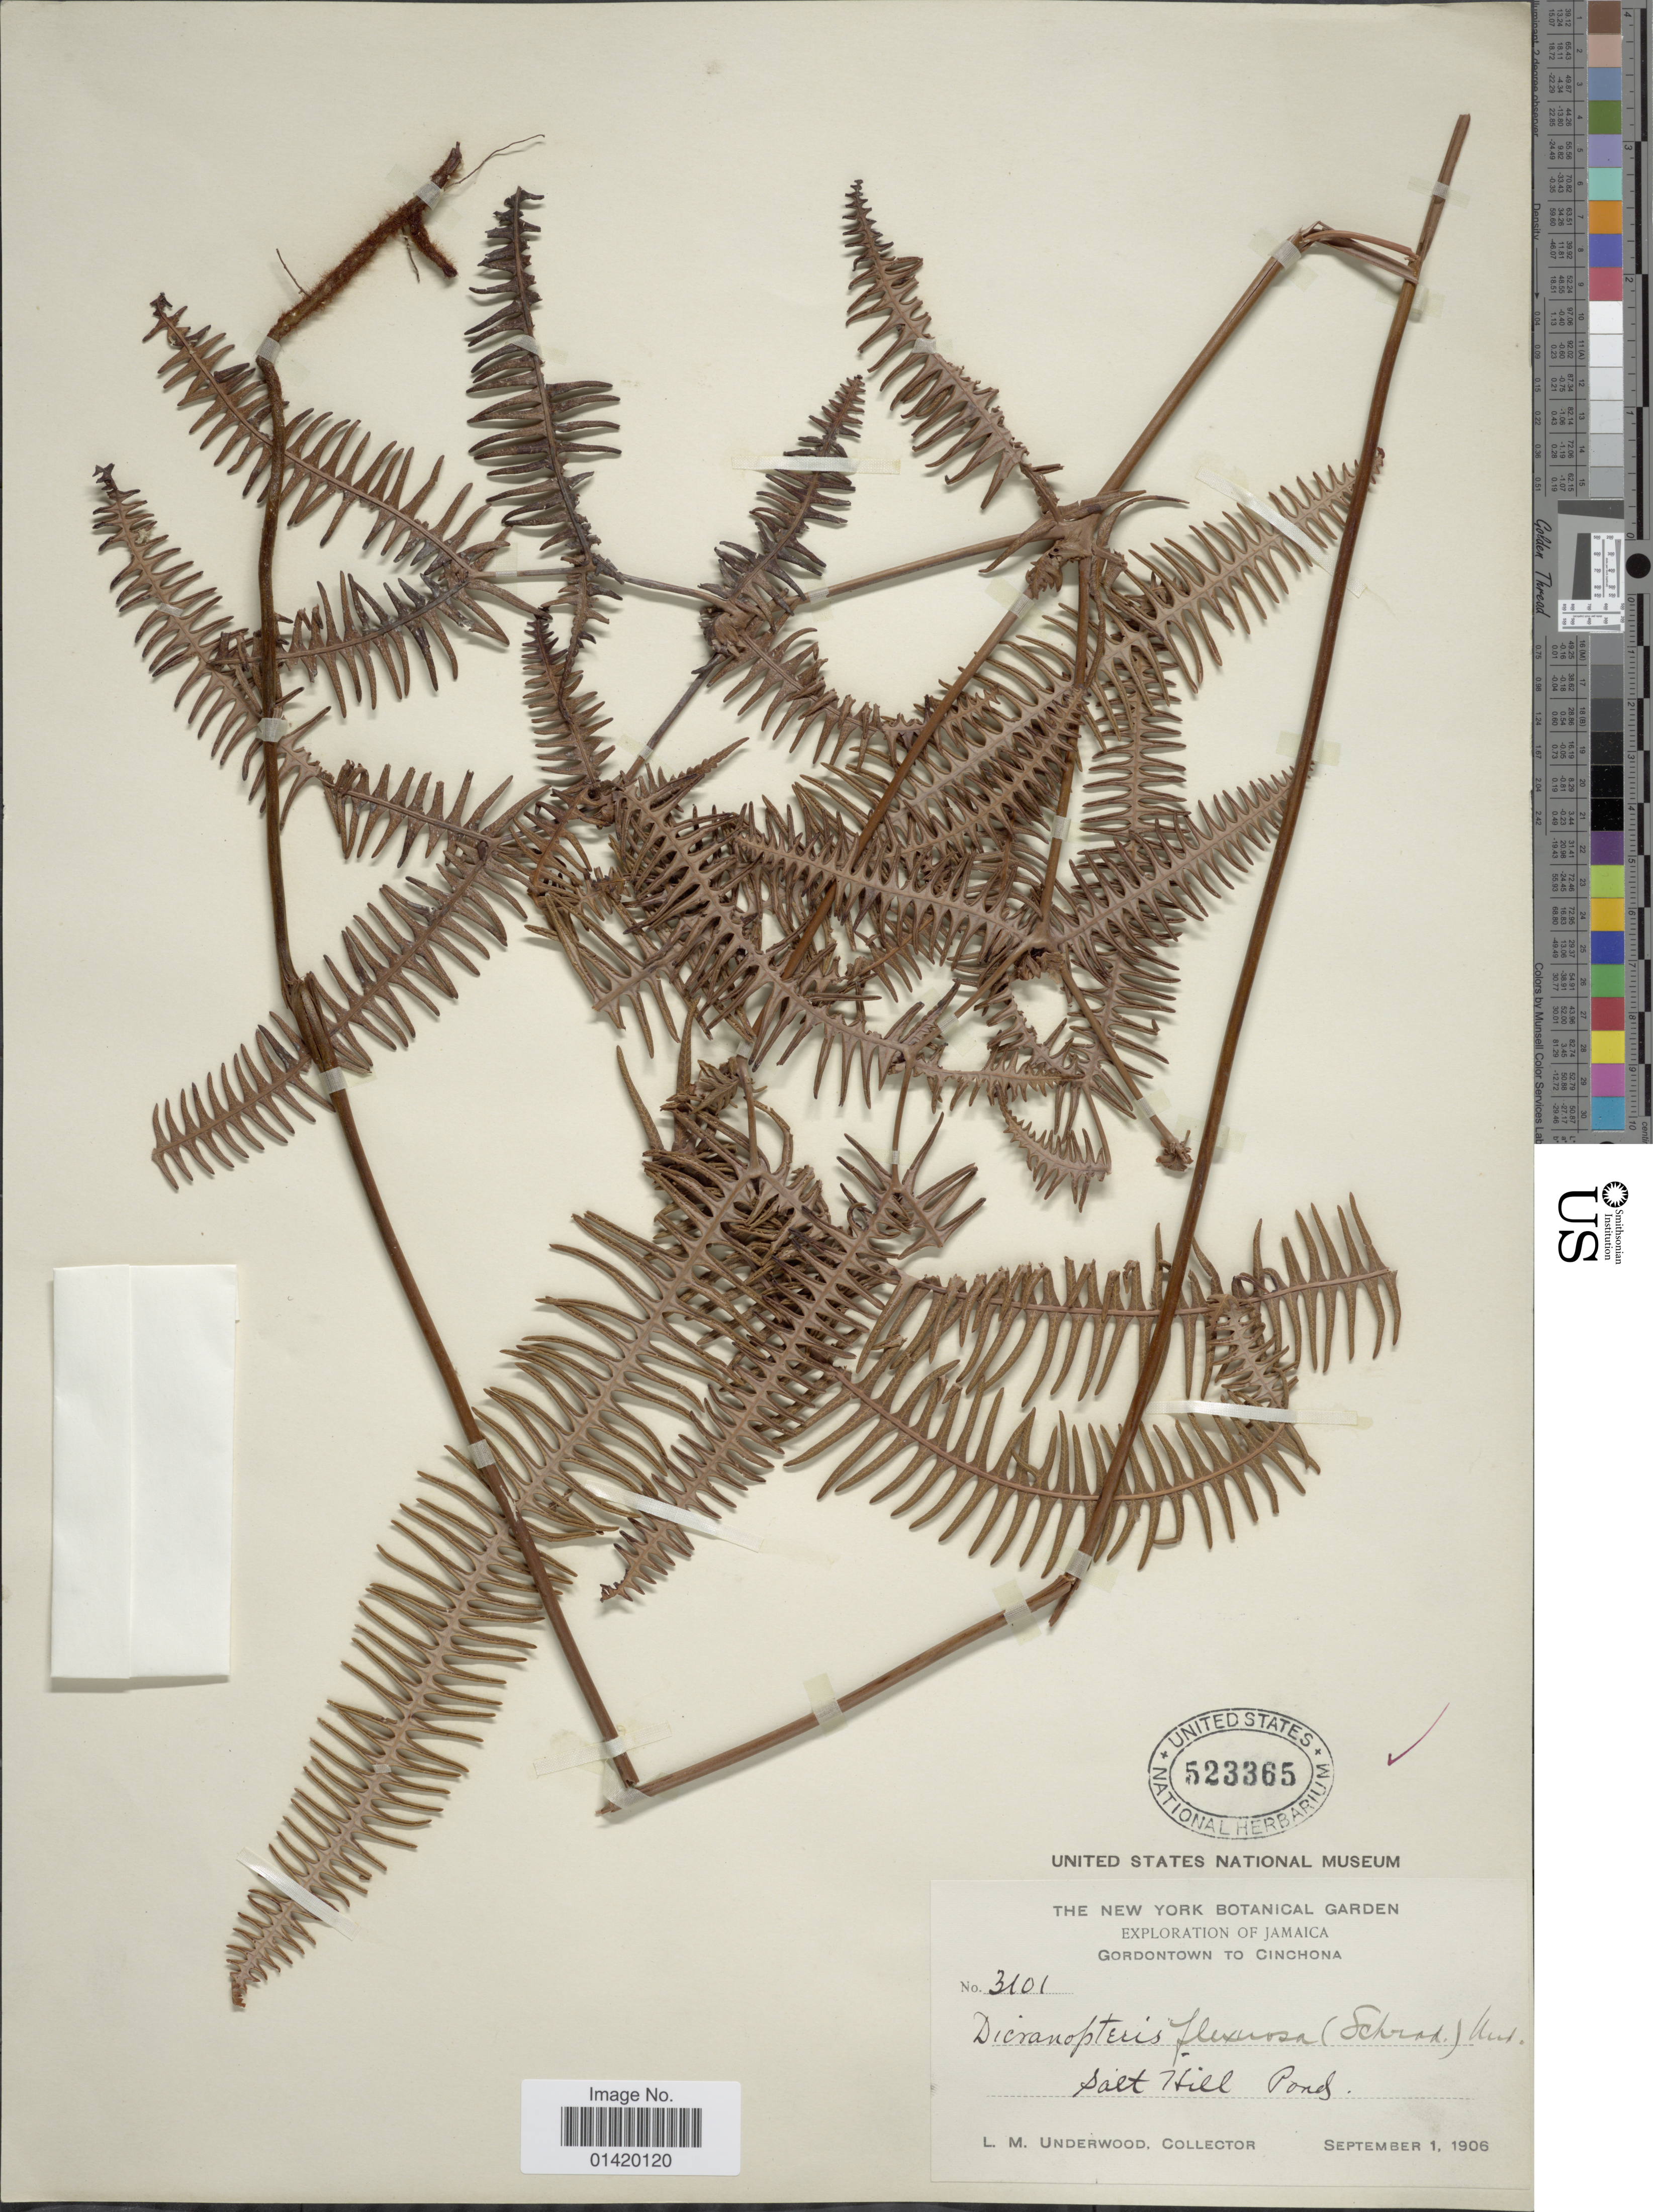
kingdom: Plantae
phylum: Tracheophyta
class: Polypodiopsida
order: Gleicheniales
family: Gleicheniaceae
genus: Dicranopteris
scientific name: Dicranopteris flexuosa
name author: (Schrad.) Underw.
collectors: L. M. Underwood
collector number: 3101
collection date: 1906-09-01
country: Jamaica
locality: Gordontown to Cinchona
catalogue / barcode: US 523365